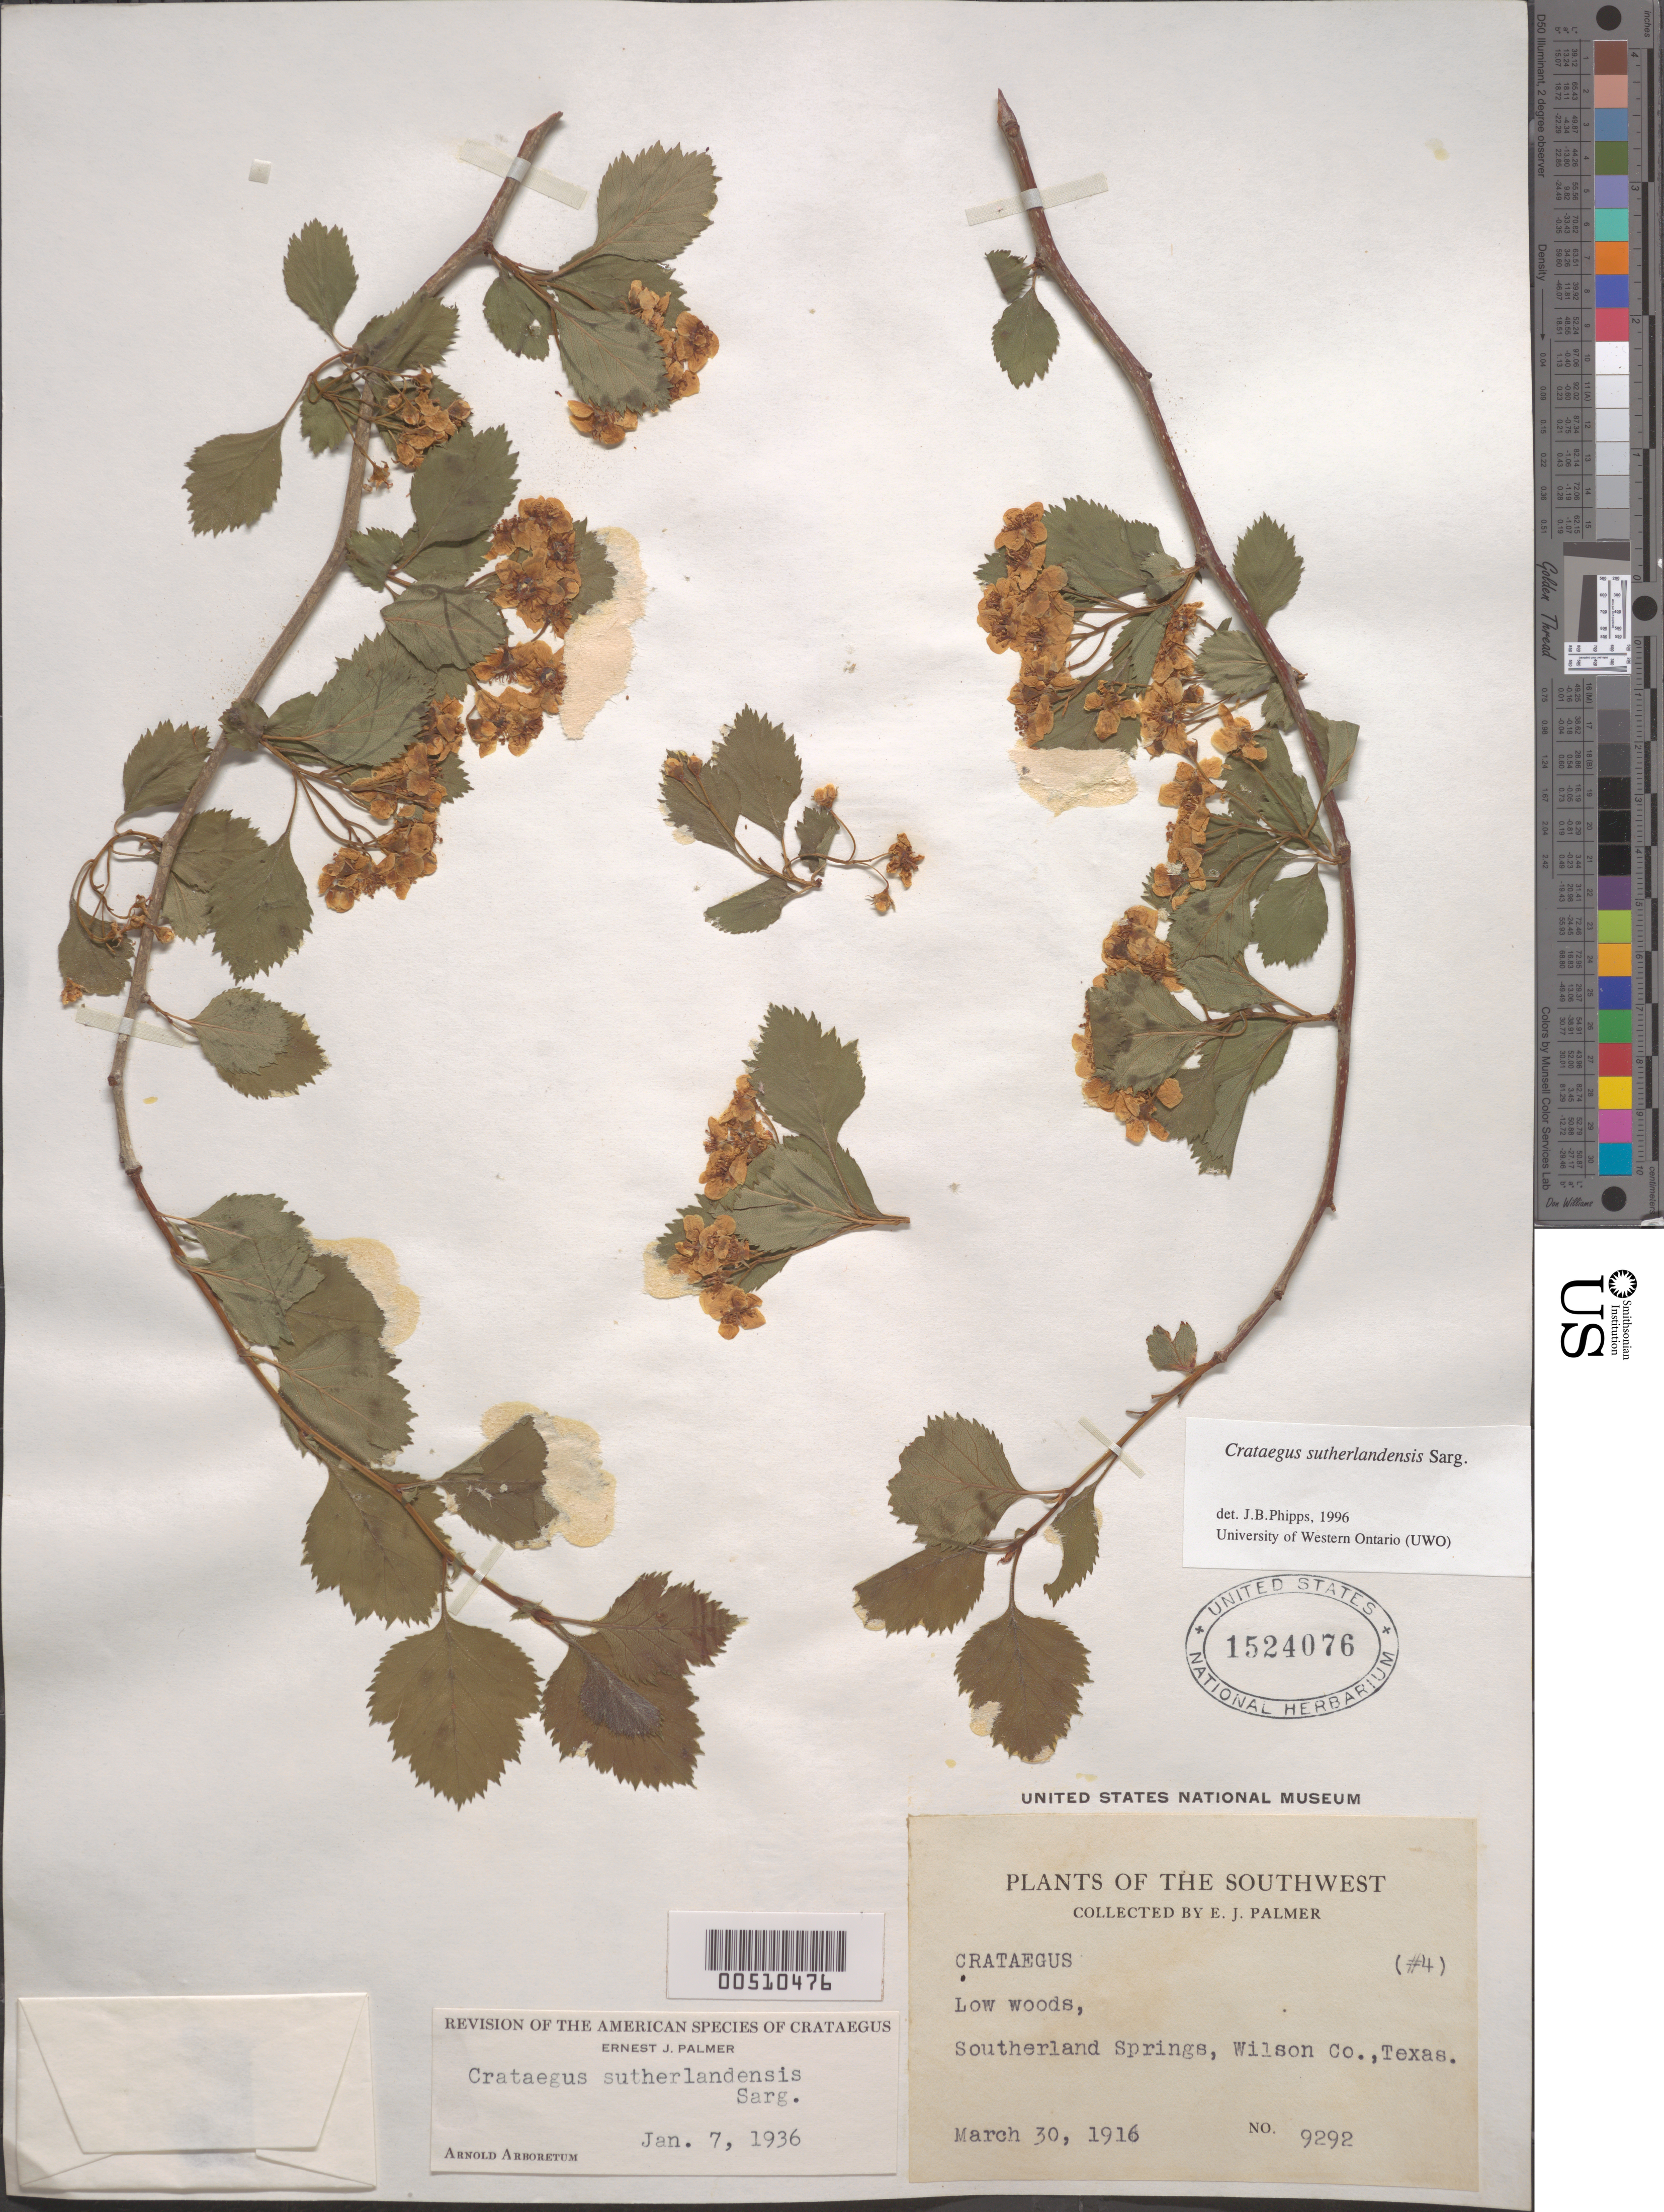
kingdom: Plantae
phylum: Tracheophyta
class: Magnoliopsida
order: Rosales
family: Rosaceae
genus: Crataegus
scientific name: Crataegus viridis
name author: L.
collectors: E. J. Palmer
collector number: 9292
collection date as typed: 30 Mar 1916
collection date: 1916-03-30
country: United States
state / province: Texas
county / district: Wilson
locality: Southerland Springs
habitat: Low woods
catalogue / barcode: US 1524076